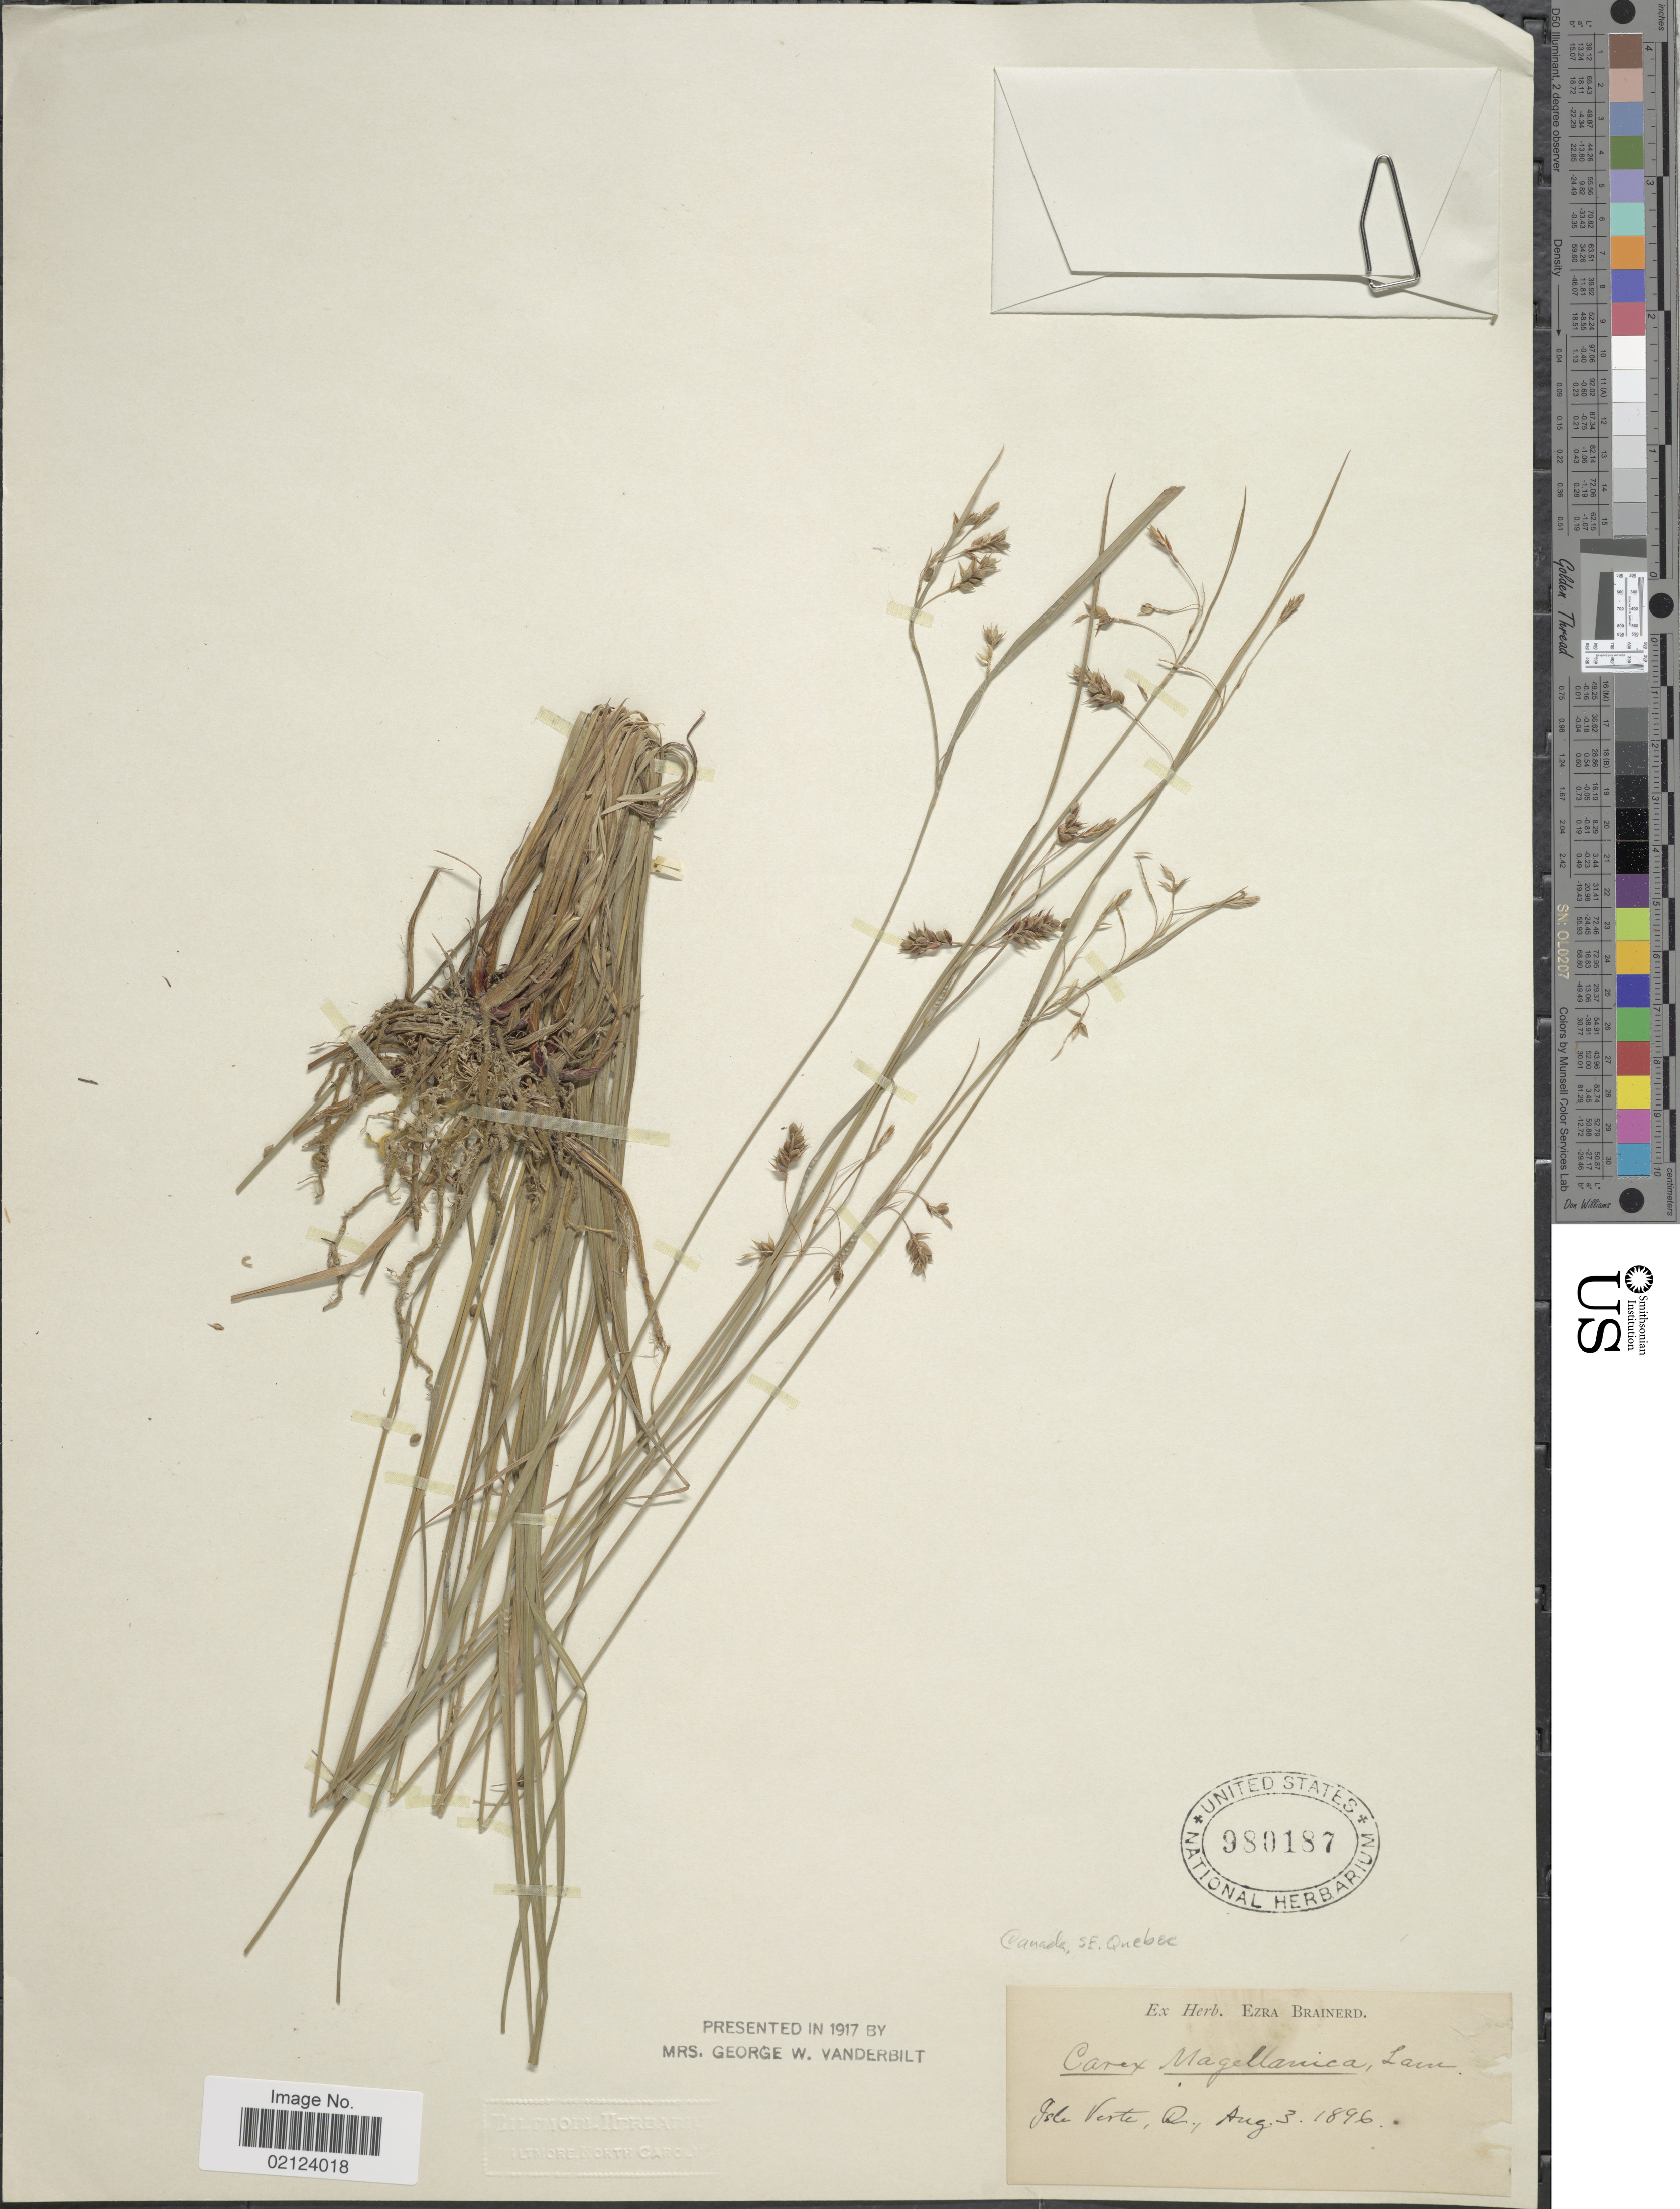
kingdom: Plantae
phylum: Tracheophyta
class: Liliopsida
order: Poales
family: Cyperaceae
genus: Carex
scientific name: Carex magellanica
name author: Lam.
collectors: ex herb. Ezra Brainerd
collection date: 1896-08-03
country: Canada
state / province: Quebec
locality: Isle Verte, Q. S.E. Quebec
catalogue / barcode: US 980187